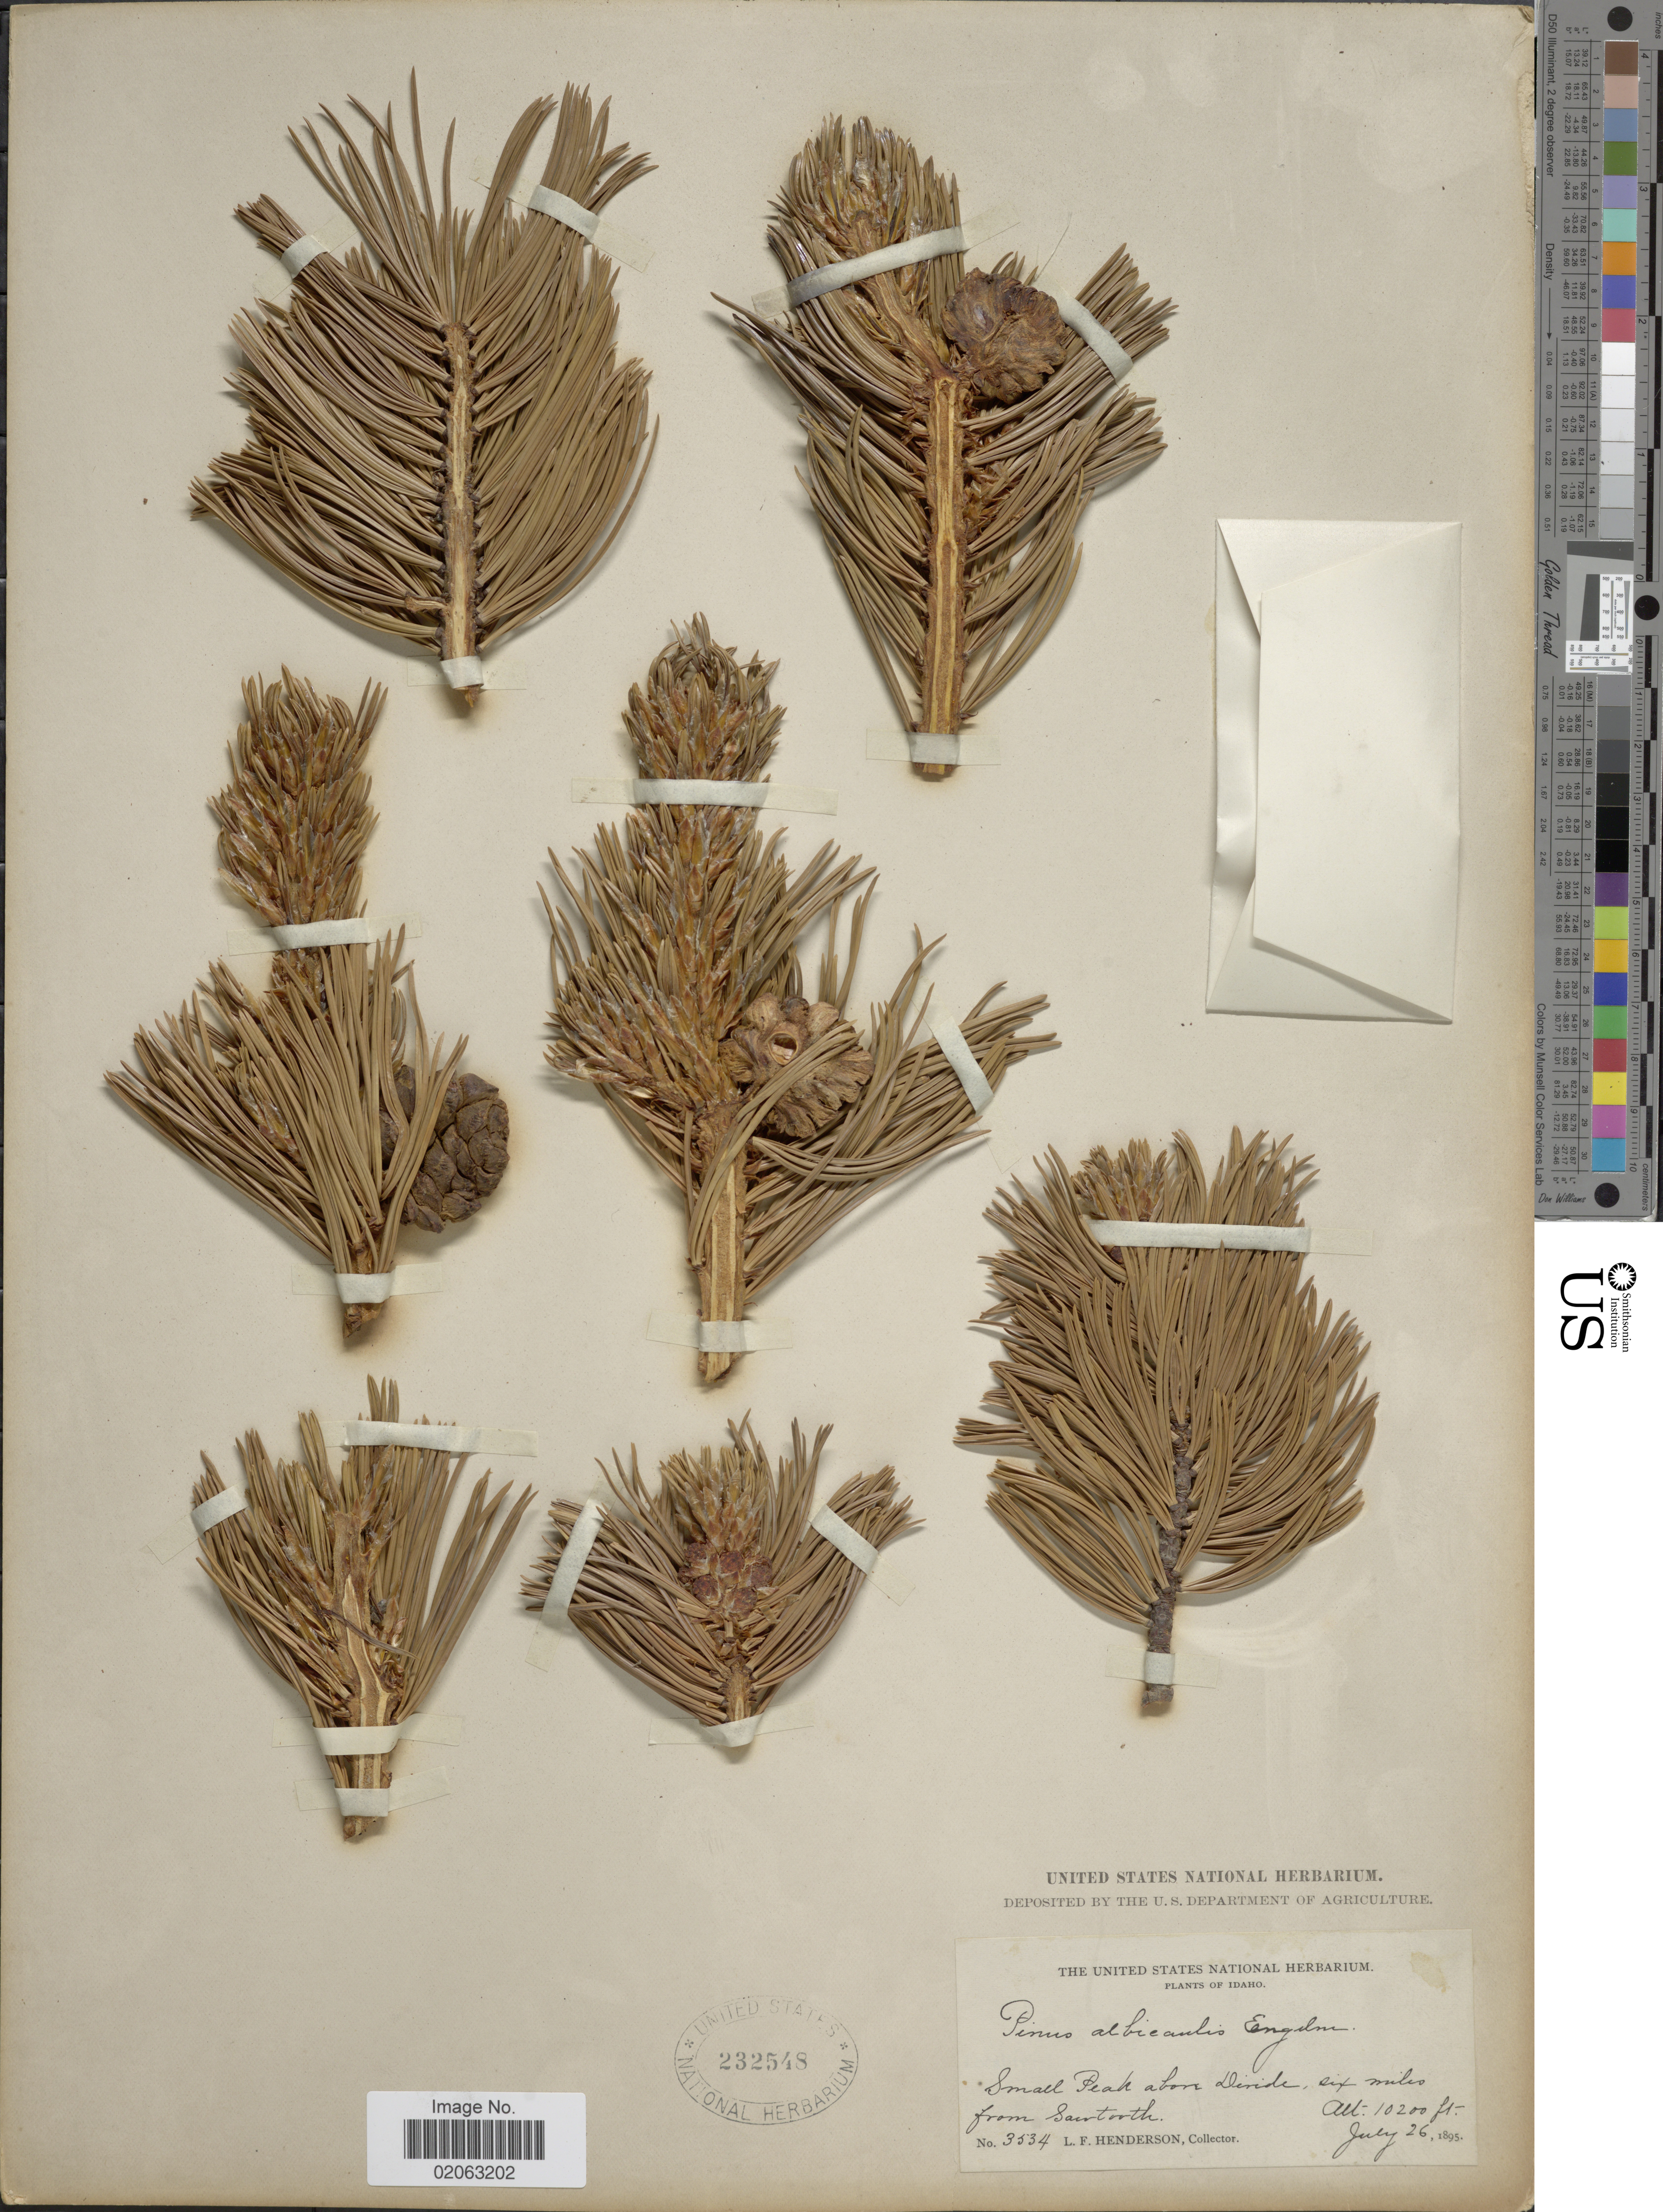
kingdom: Plantae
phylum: Tracheophyta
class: Pinopsida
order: Pinales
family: Pinaceae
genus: Pinus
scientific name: Pinus albicaulis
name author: Engelm.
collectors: L. Henderson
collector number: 3534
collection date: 1895-07-26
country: United States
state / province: Idaho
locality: Small Peak above Divide, six miles from Sawtooth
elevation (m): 3109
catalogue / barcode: US 232548